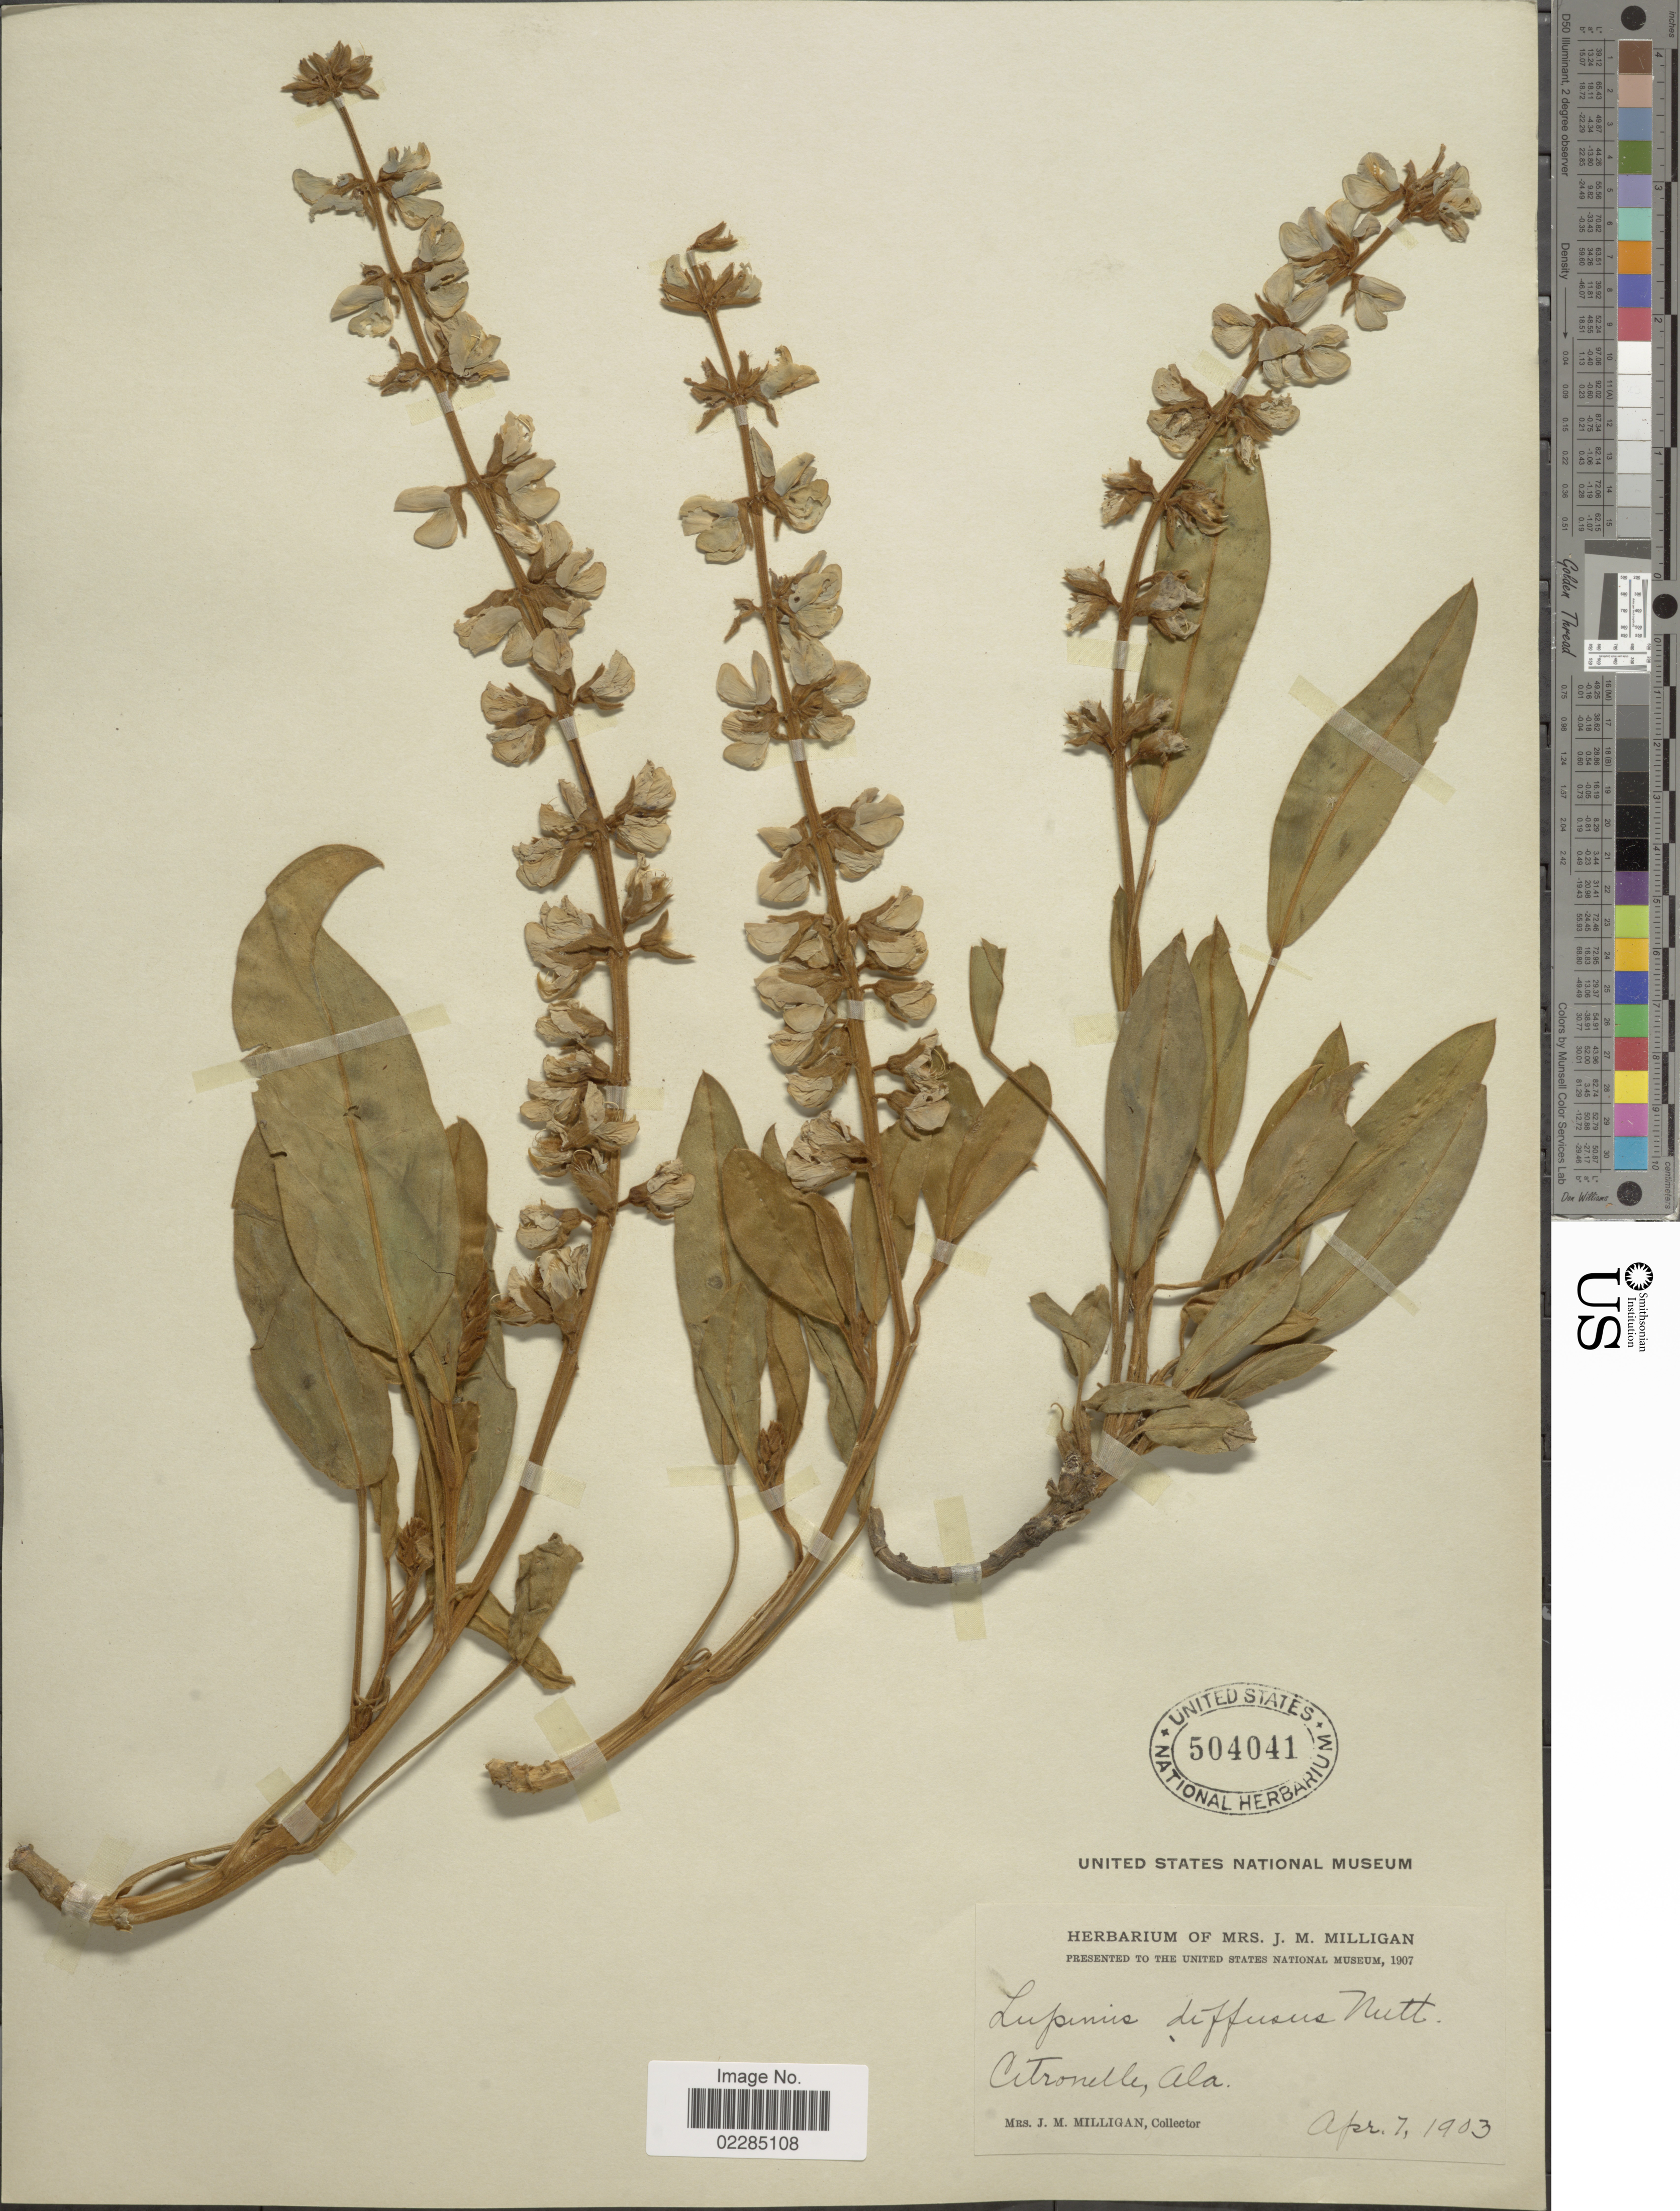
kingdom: Plantae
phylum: Tracheophyta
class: Magnoliopsida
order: Fabales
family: Fabaceae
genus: Lupinus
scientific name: Lupinus diffusus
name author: Nutt.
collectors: J. Milligan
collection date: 1903-04-07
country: United States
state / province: Alabama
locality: Citronelle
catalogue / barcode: US 504041